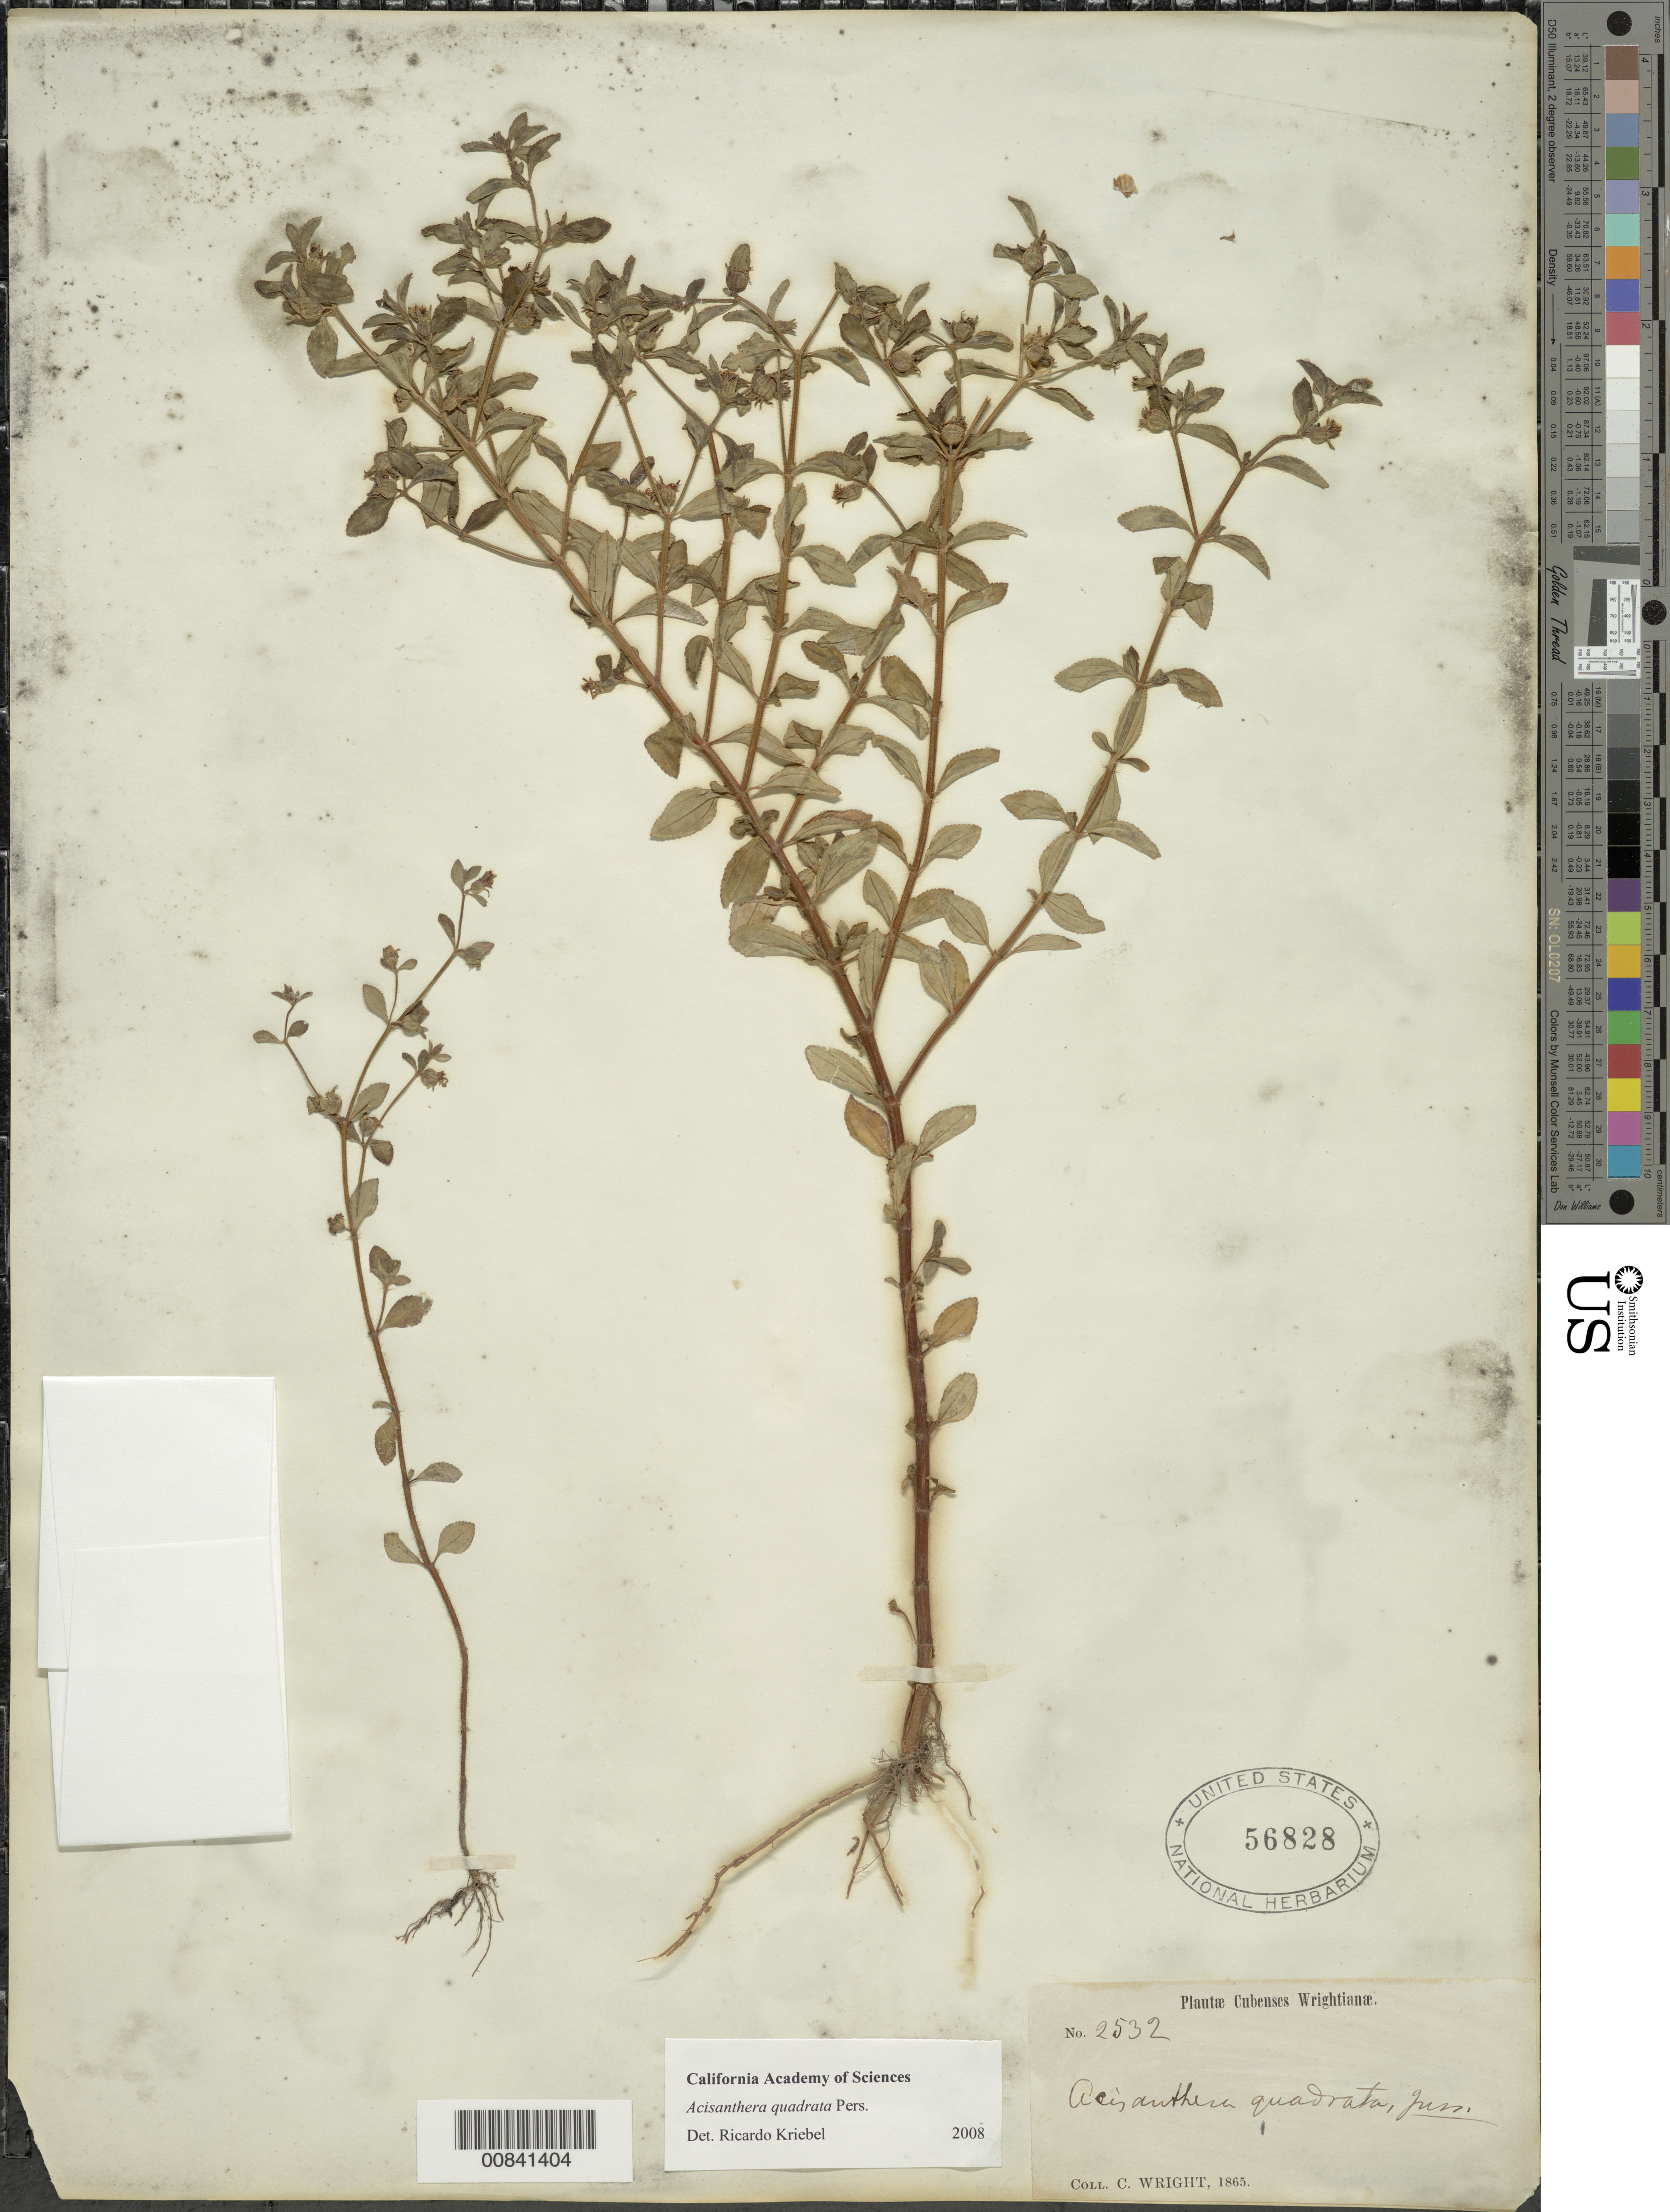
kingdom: Plantae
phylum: Tracheophyta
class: Magnoliopsida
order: Myrtales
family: Melastomataceae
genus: Acisanthera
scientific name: Acisanthera erecta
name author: Gleason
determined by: Nunes da Silva, Diego, (RB), Jardim Botanico do Rio de Janeiro - Herbario (BRAZIL)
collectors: C. Wright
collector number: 2532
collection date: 1865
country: Cuba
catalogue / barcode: US 56828